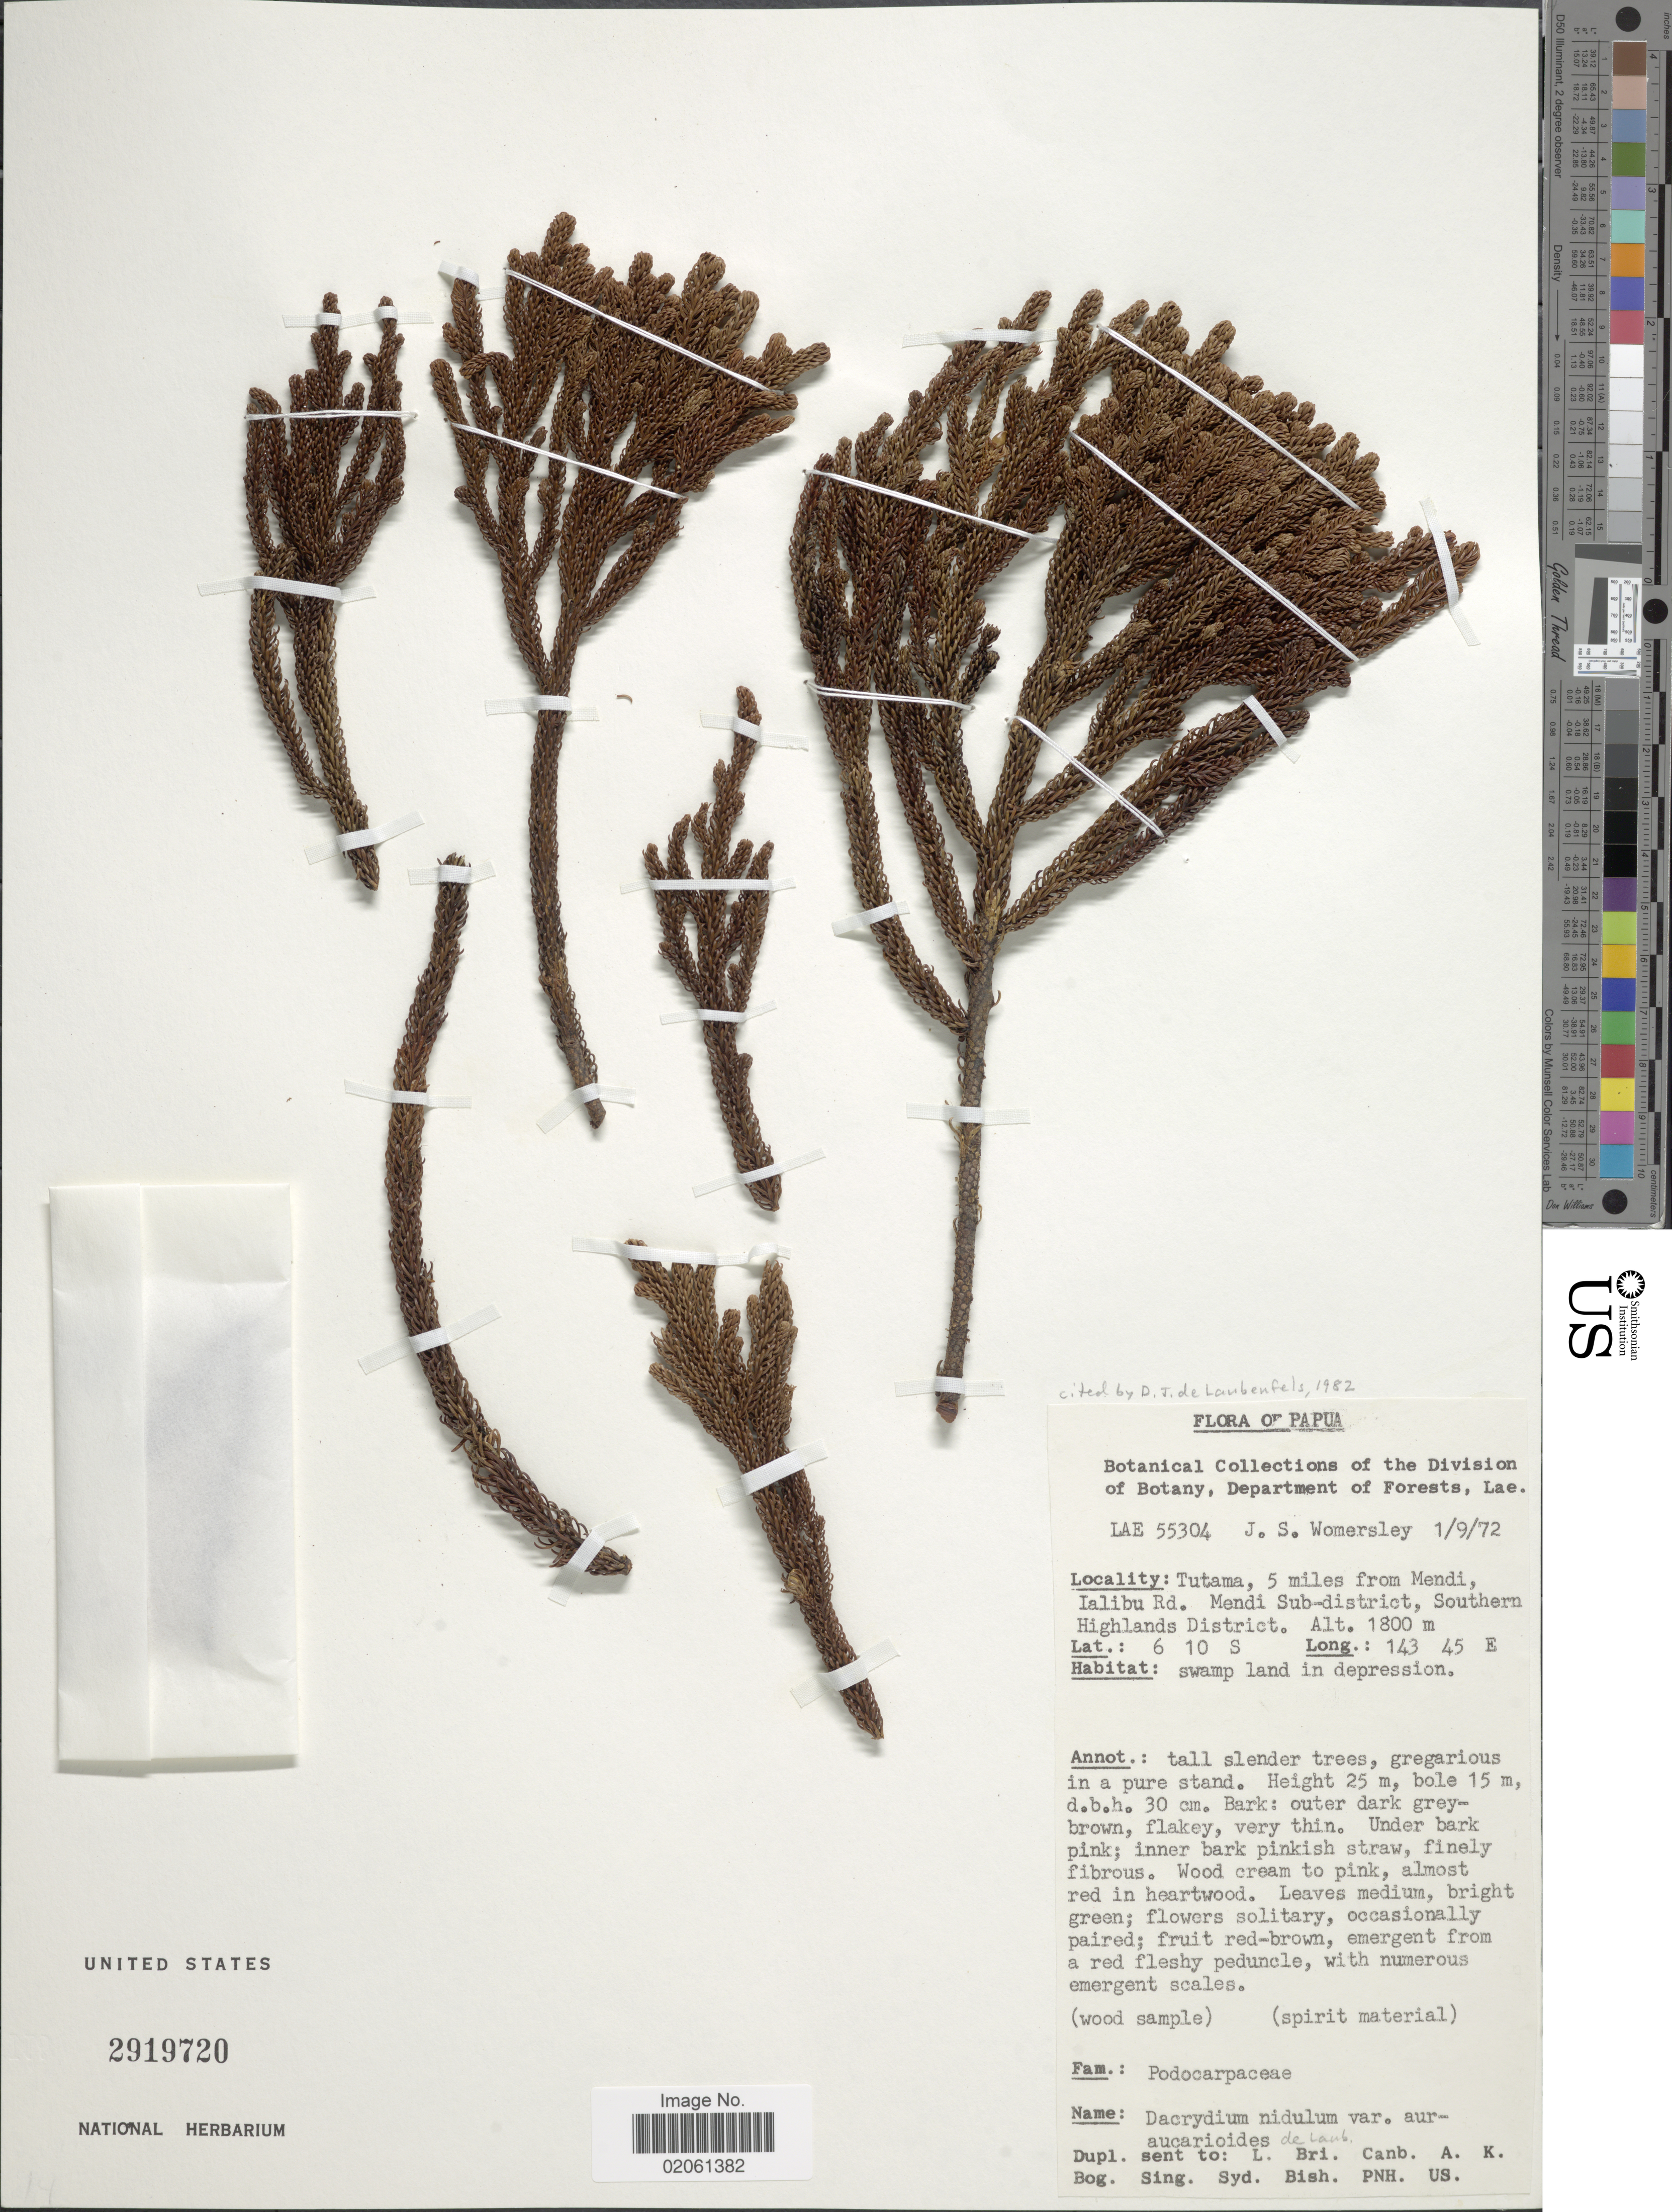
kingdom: Plantae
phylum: Tracheophyta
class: Pinopsida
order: Pinales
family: Podocarpaceae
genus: Dacrydium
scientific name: Dacrydium nidulum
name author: de Laub.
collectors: J. S. Womersley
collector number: LAE 55304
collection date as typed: Transcribed d/m/y: 1/9/72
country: Papua New Guinea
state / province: Southern Highlands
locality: Papua. Tutama, 5 miles from Mendi, Ialibu Rd. Mendi Sub-district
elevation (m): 1800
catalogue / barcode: US 2919720